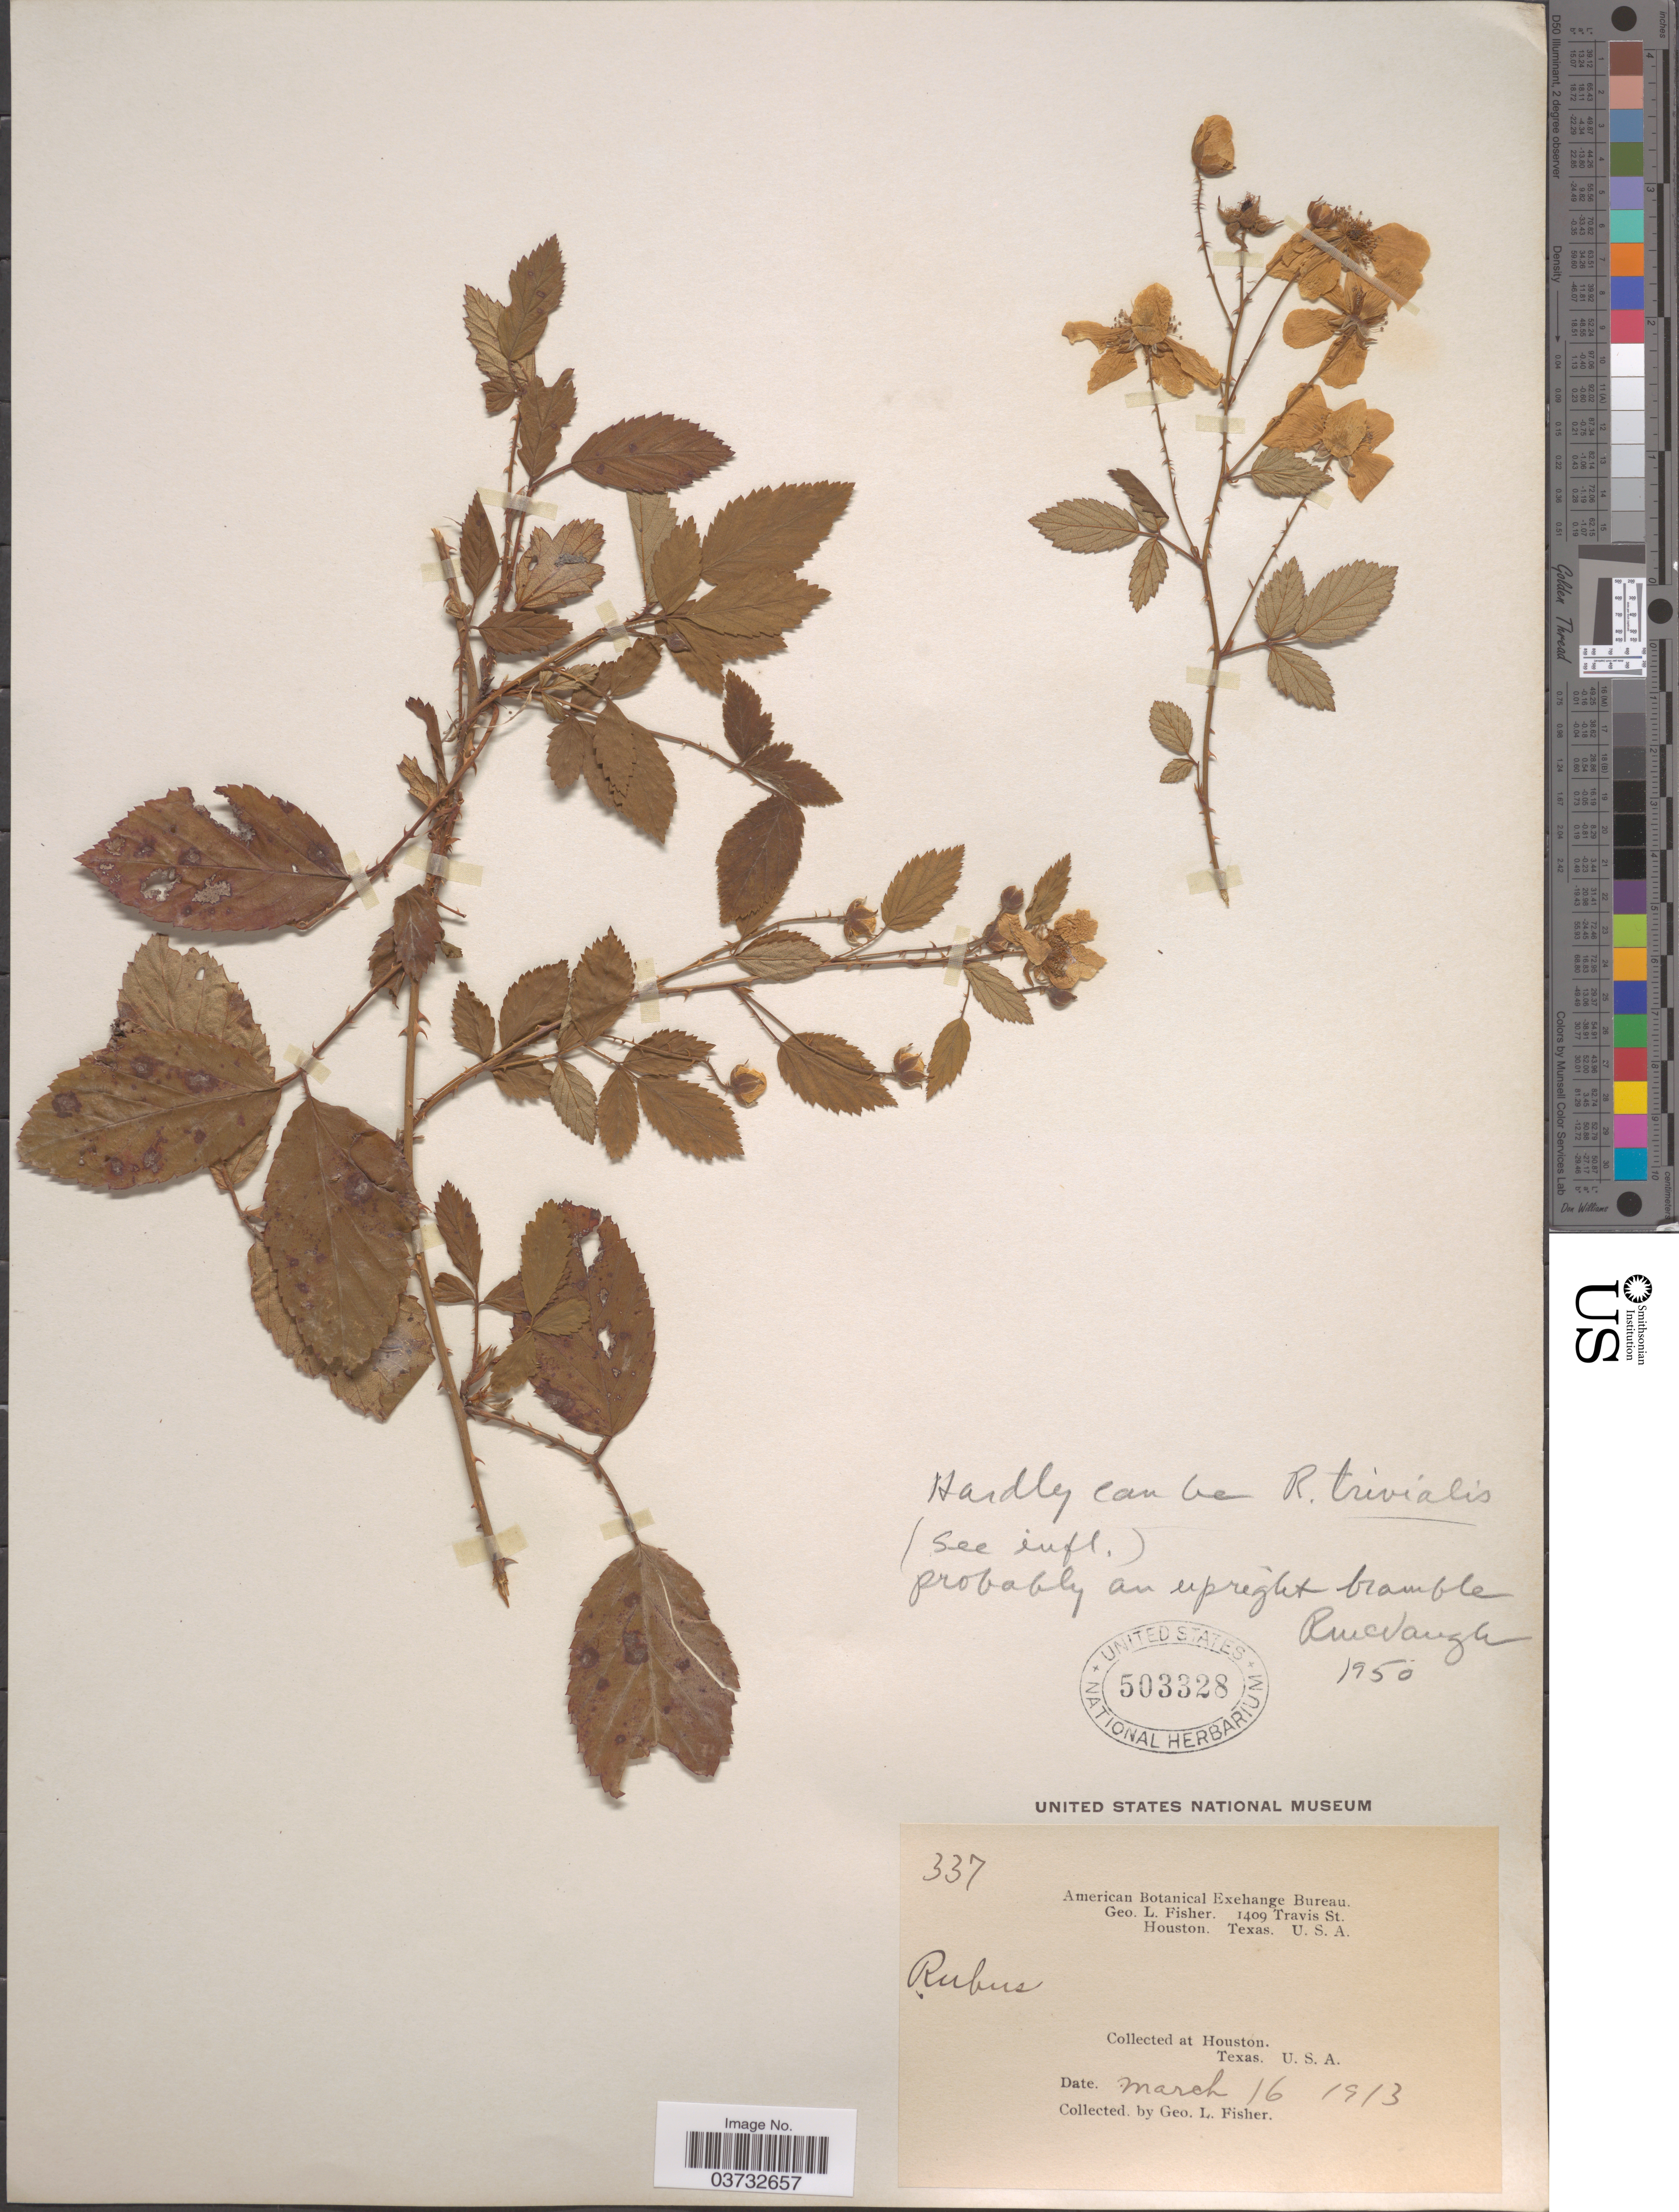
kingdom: Plantae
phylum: Tracheophyta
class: Magnoliopsida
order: Rosales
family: Rosaceae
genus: Rubus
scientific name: Rubus sp.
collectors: G. L. Fisher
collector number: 337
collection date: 1913-03-16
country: United States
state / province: Texas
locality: Houston.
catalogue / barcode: US 503328